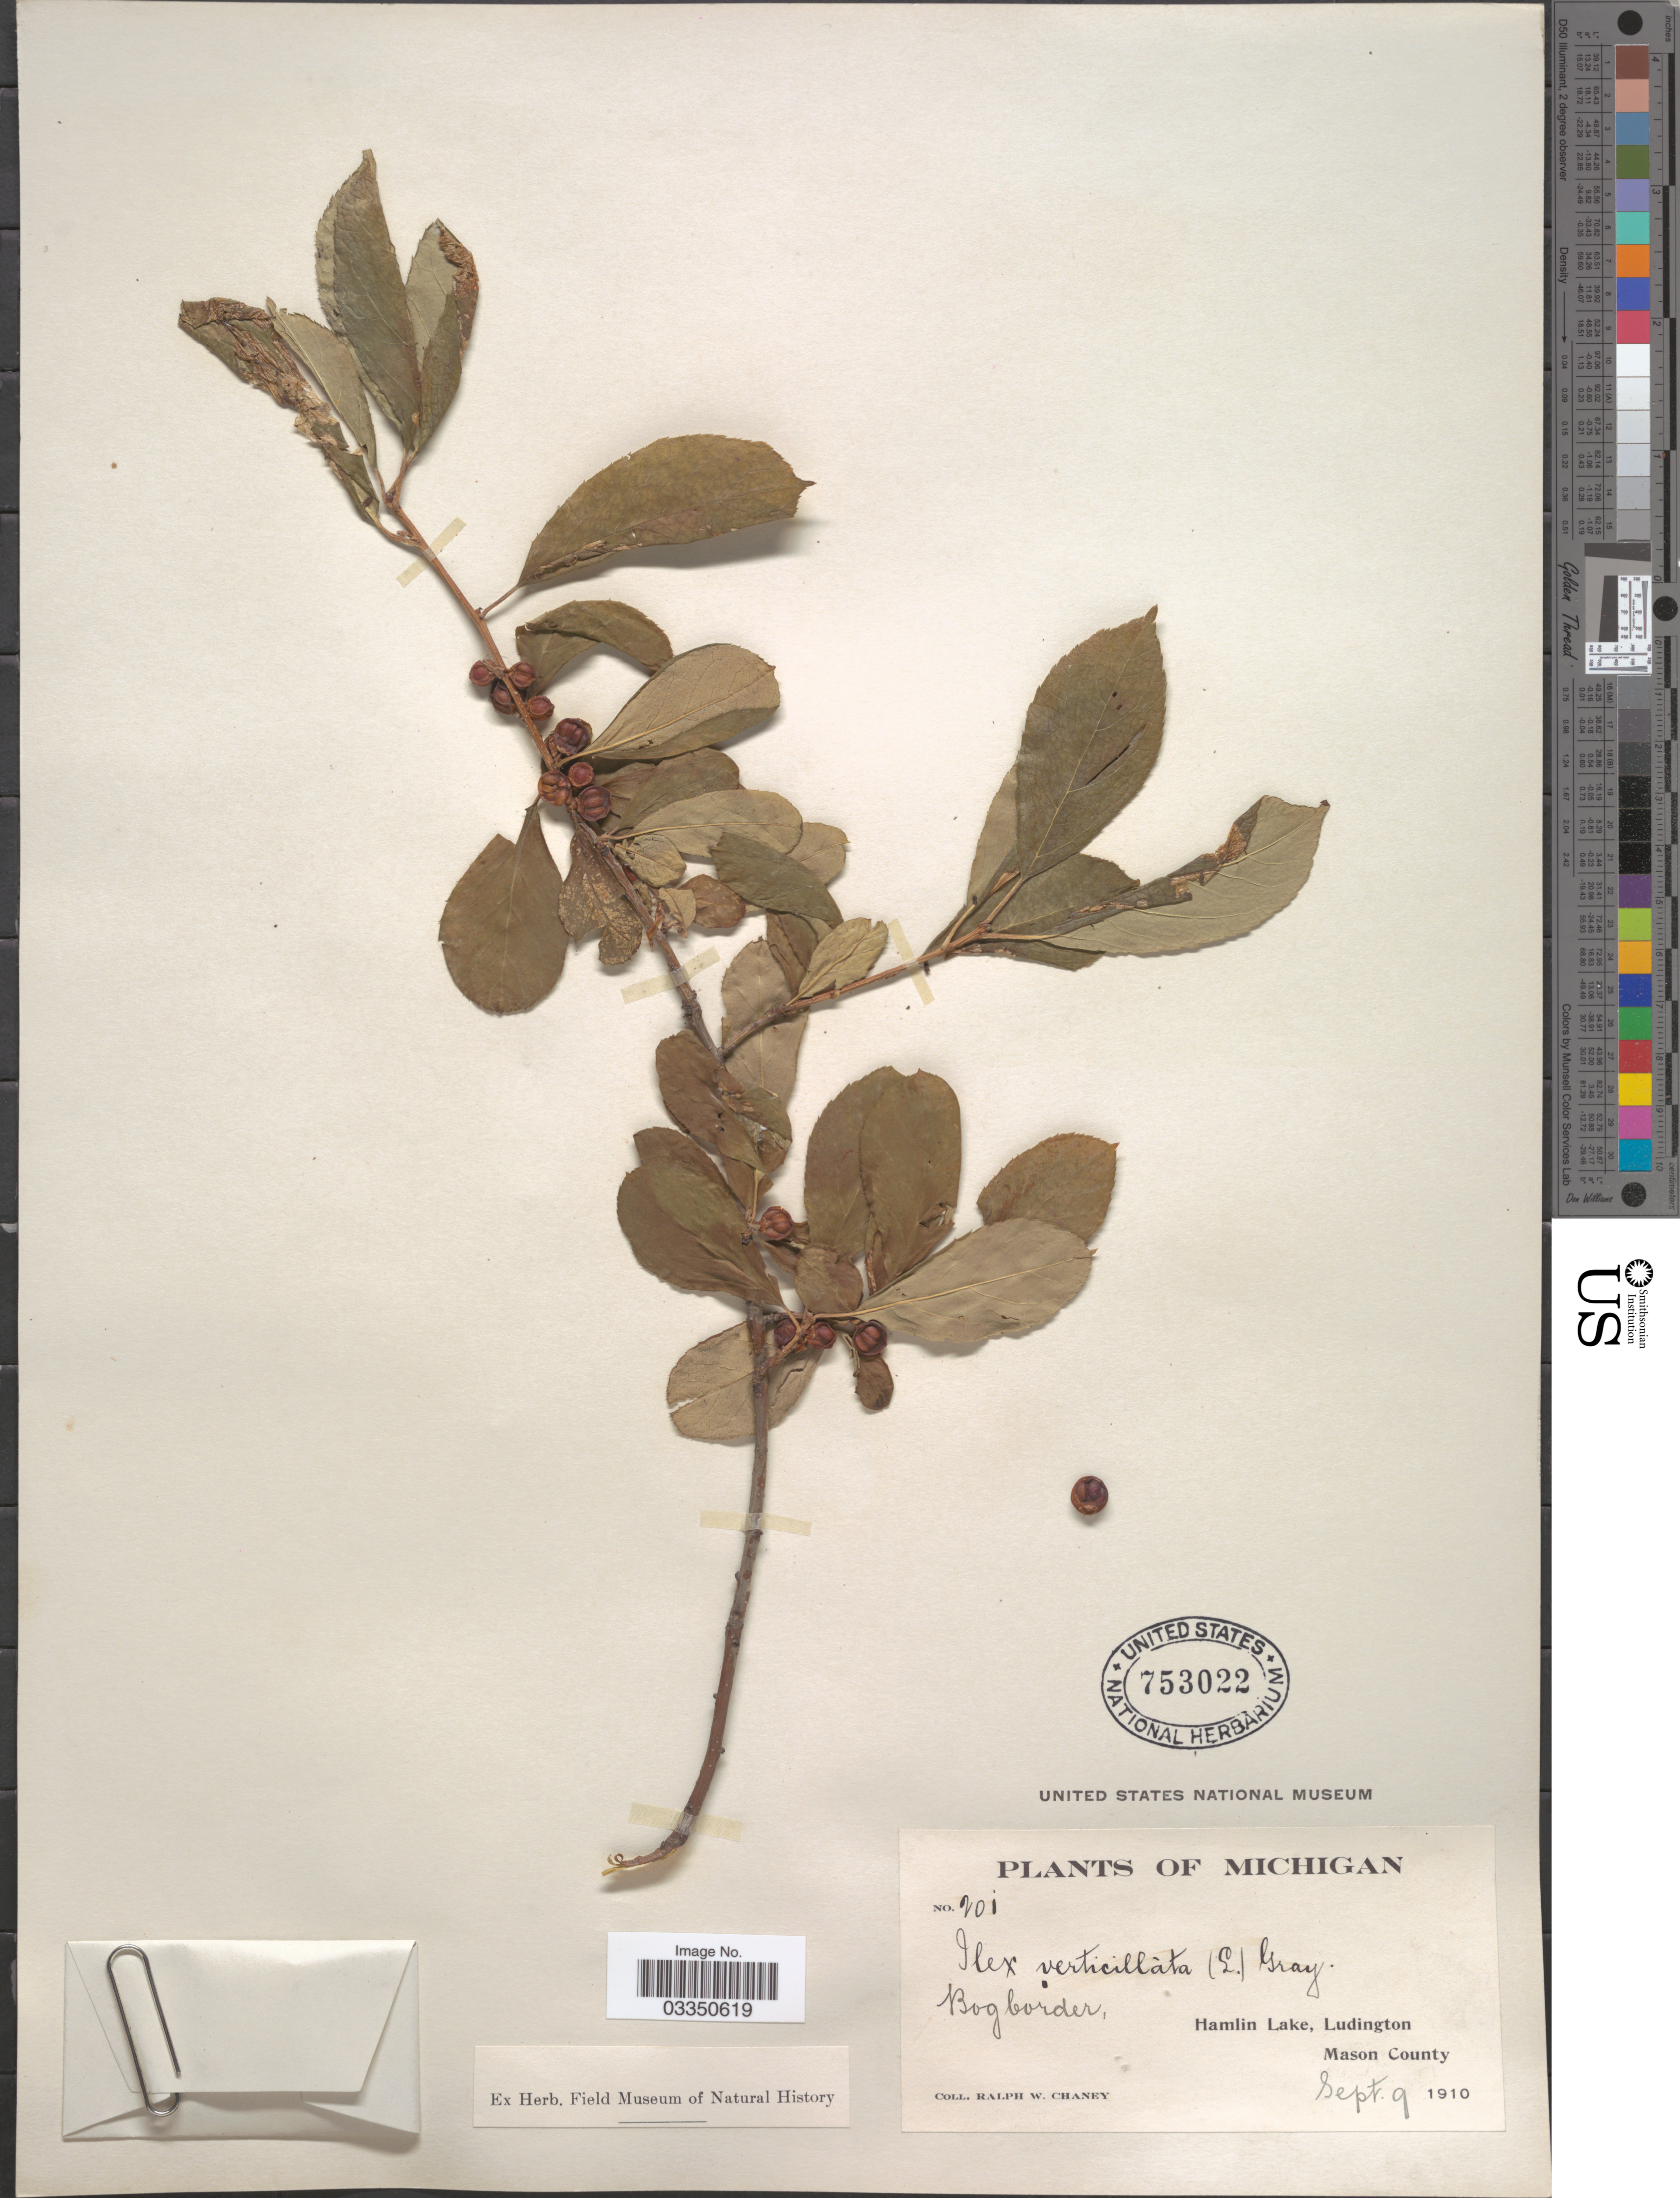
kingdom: Plantae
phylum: Tracheophyta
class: Magnoliopsida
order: Aquifoliales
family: Aquifoliaceae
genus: Ilex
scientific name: Ilex verticillata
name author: (L.) A. Gray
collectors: R. Chaney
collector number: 201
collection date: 1910-09-09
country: United States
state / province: Michigan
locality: Bog border, Hamlin Lake, Ludington. Mason County.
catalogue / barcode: US 753022